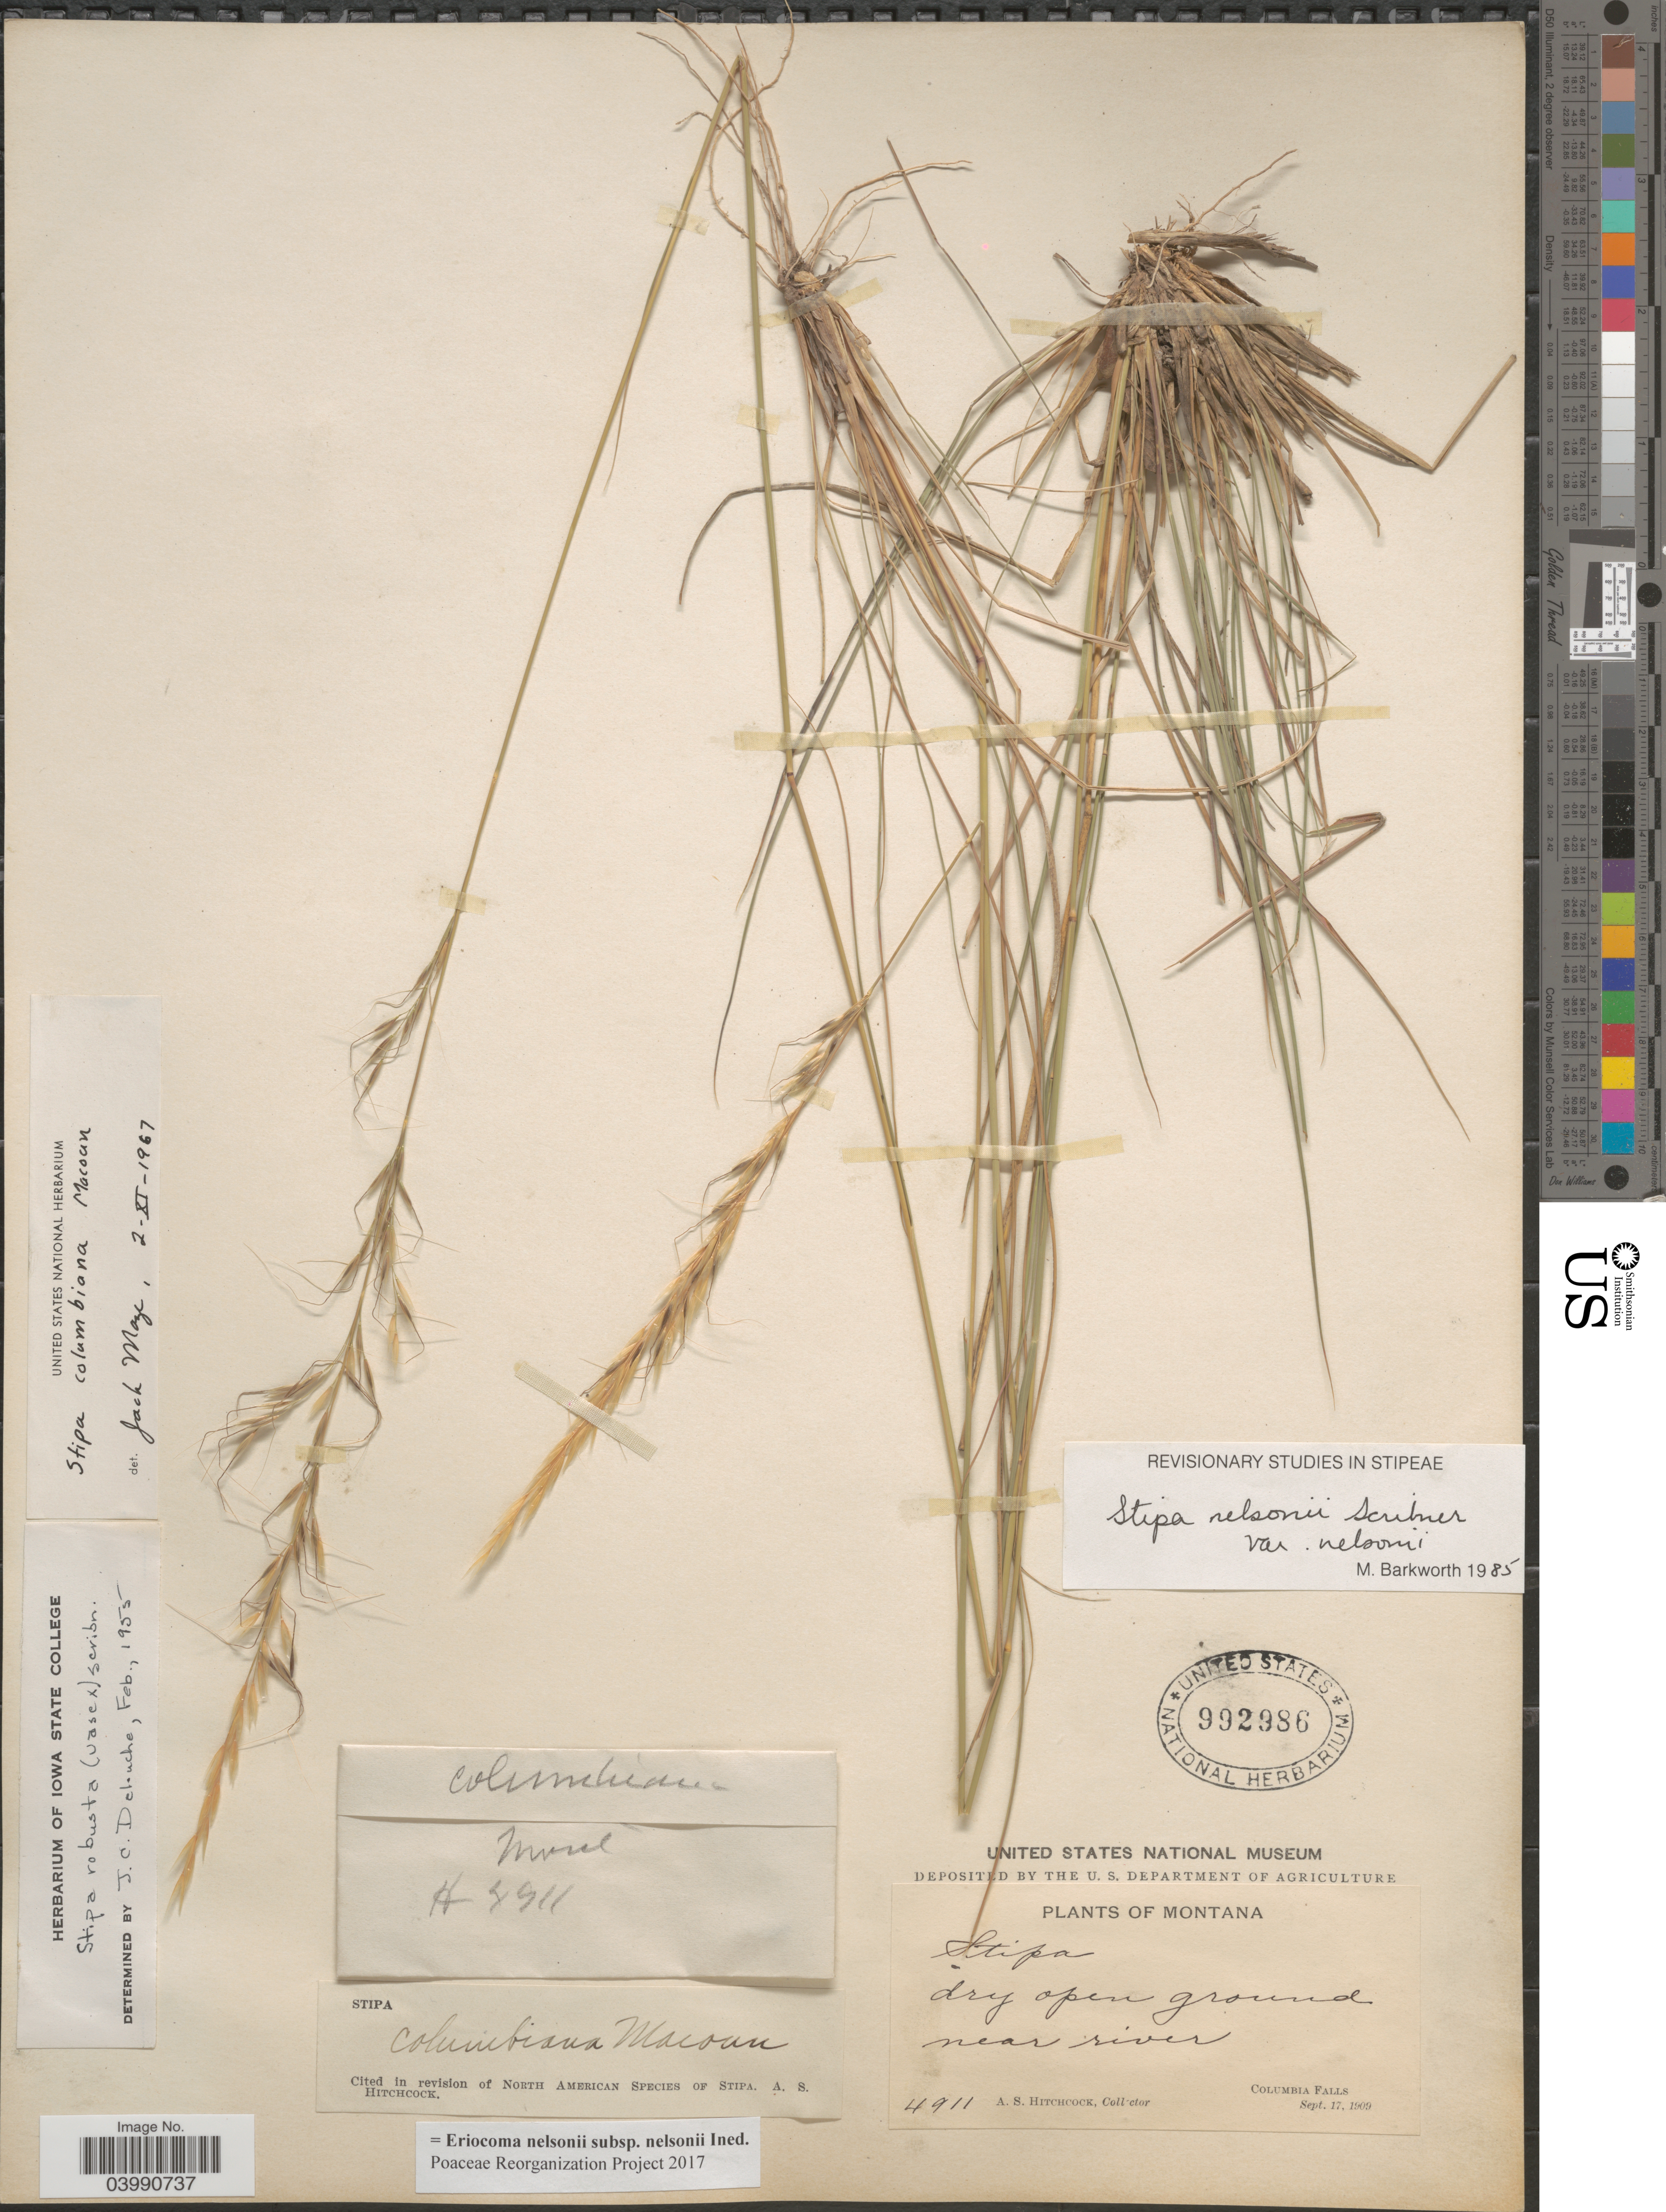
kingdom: Plantae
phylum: Tracheophyta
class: Liliopsida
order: Poales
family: Poaceae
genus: Eriocoma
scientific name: Eriocoma nelsonii subsp. nelsonii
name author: (Scribn.) Romasch.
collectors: A. S. Hitchcock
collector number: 4911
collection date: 1909-07-19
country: United States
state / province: Montana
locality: Columbia Falls.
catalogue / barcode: US 992986